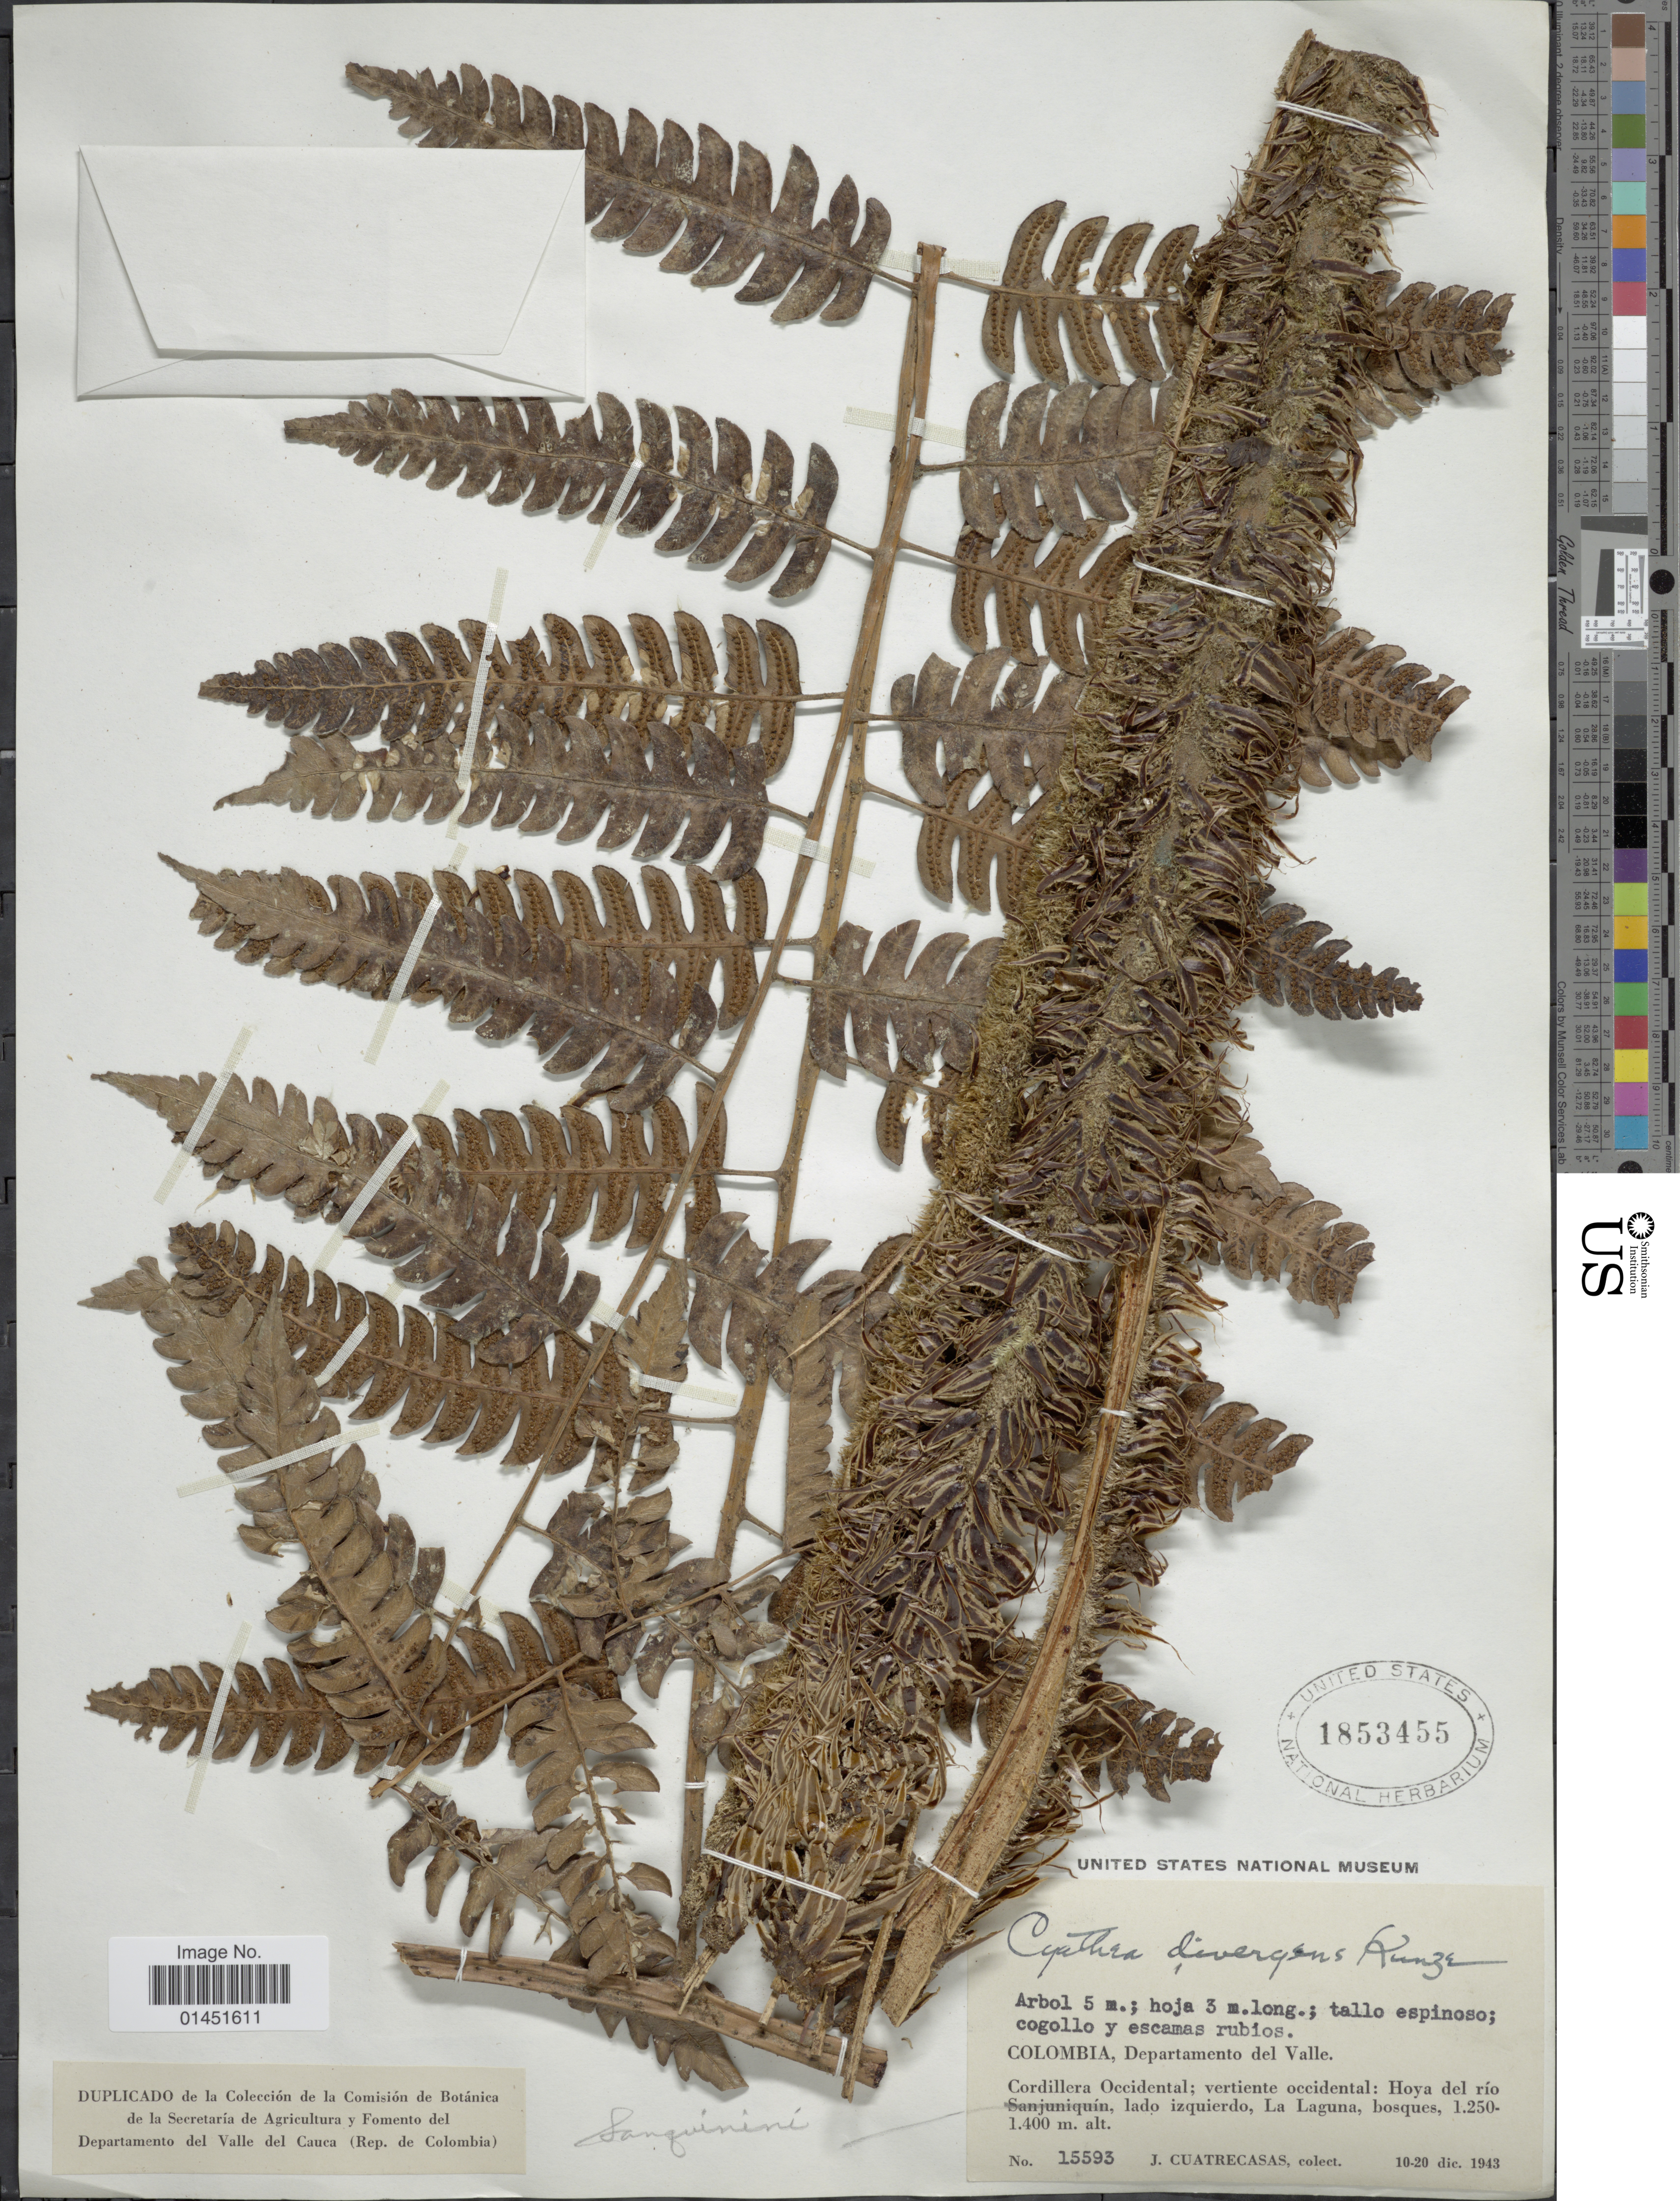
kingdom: Plantae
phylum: Tracheophyta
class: Polypodiopsida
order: Cyatheales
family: Cyatheaceae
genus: Cyathea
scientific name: Cyathea divergens var. divergens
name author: Kunze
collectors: J. Cuatrecasas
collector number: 15593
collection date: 1943-12-10/1943-12-20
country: Colombia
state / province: Valle del Cauca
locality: Departamento del Valle. Cordileera Occidental; vertiente occidental: Hoya del rio lado izquierdo, La Laguna, bosques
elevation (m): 1250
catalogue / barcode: US 1853455